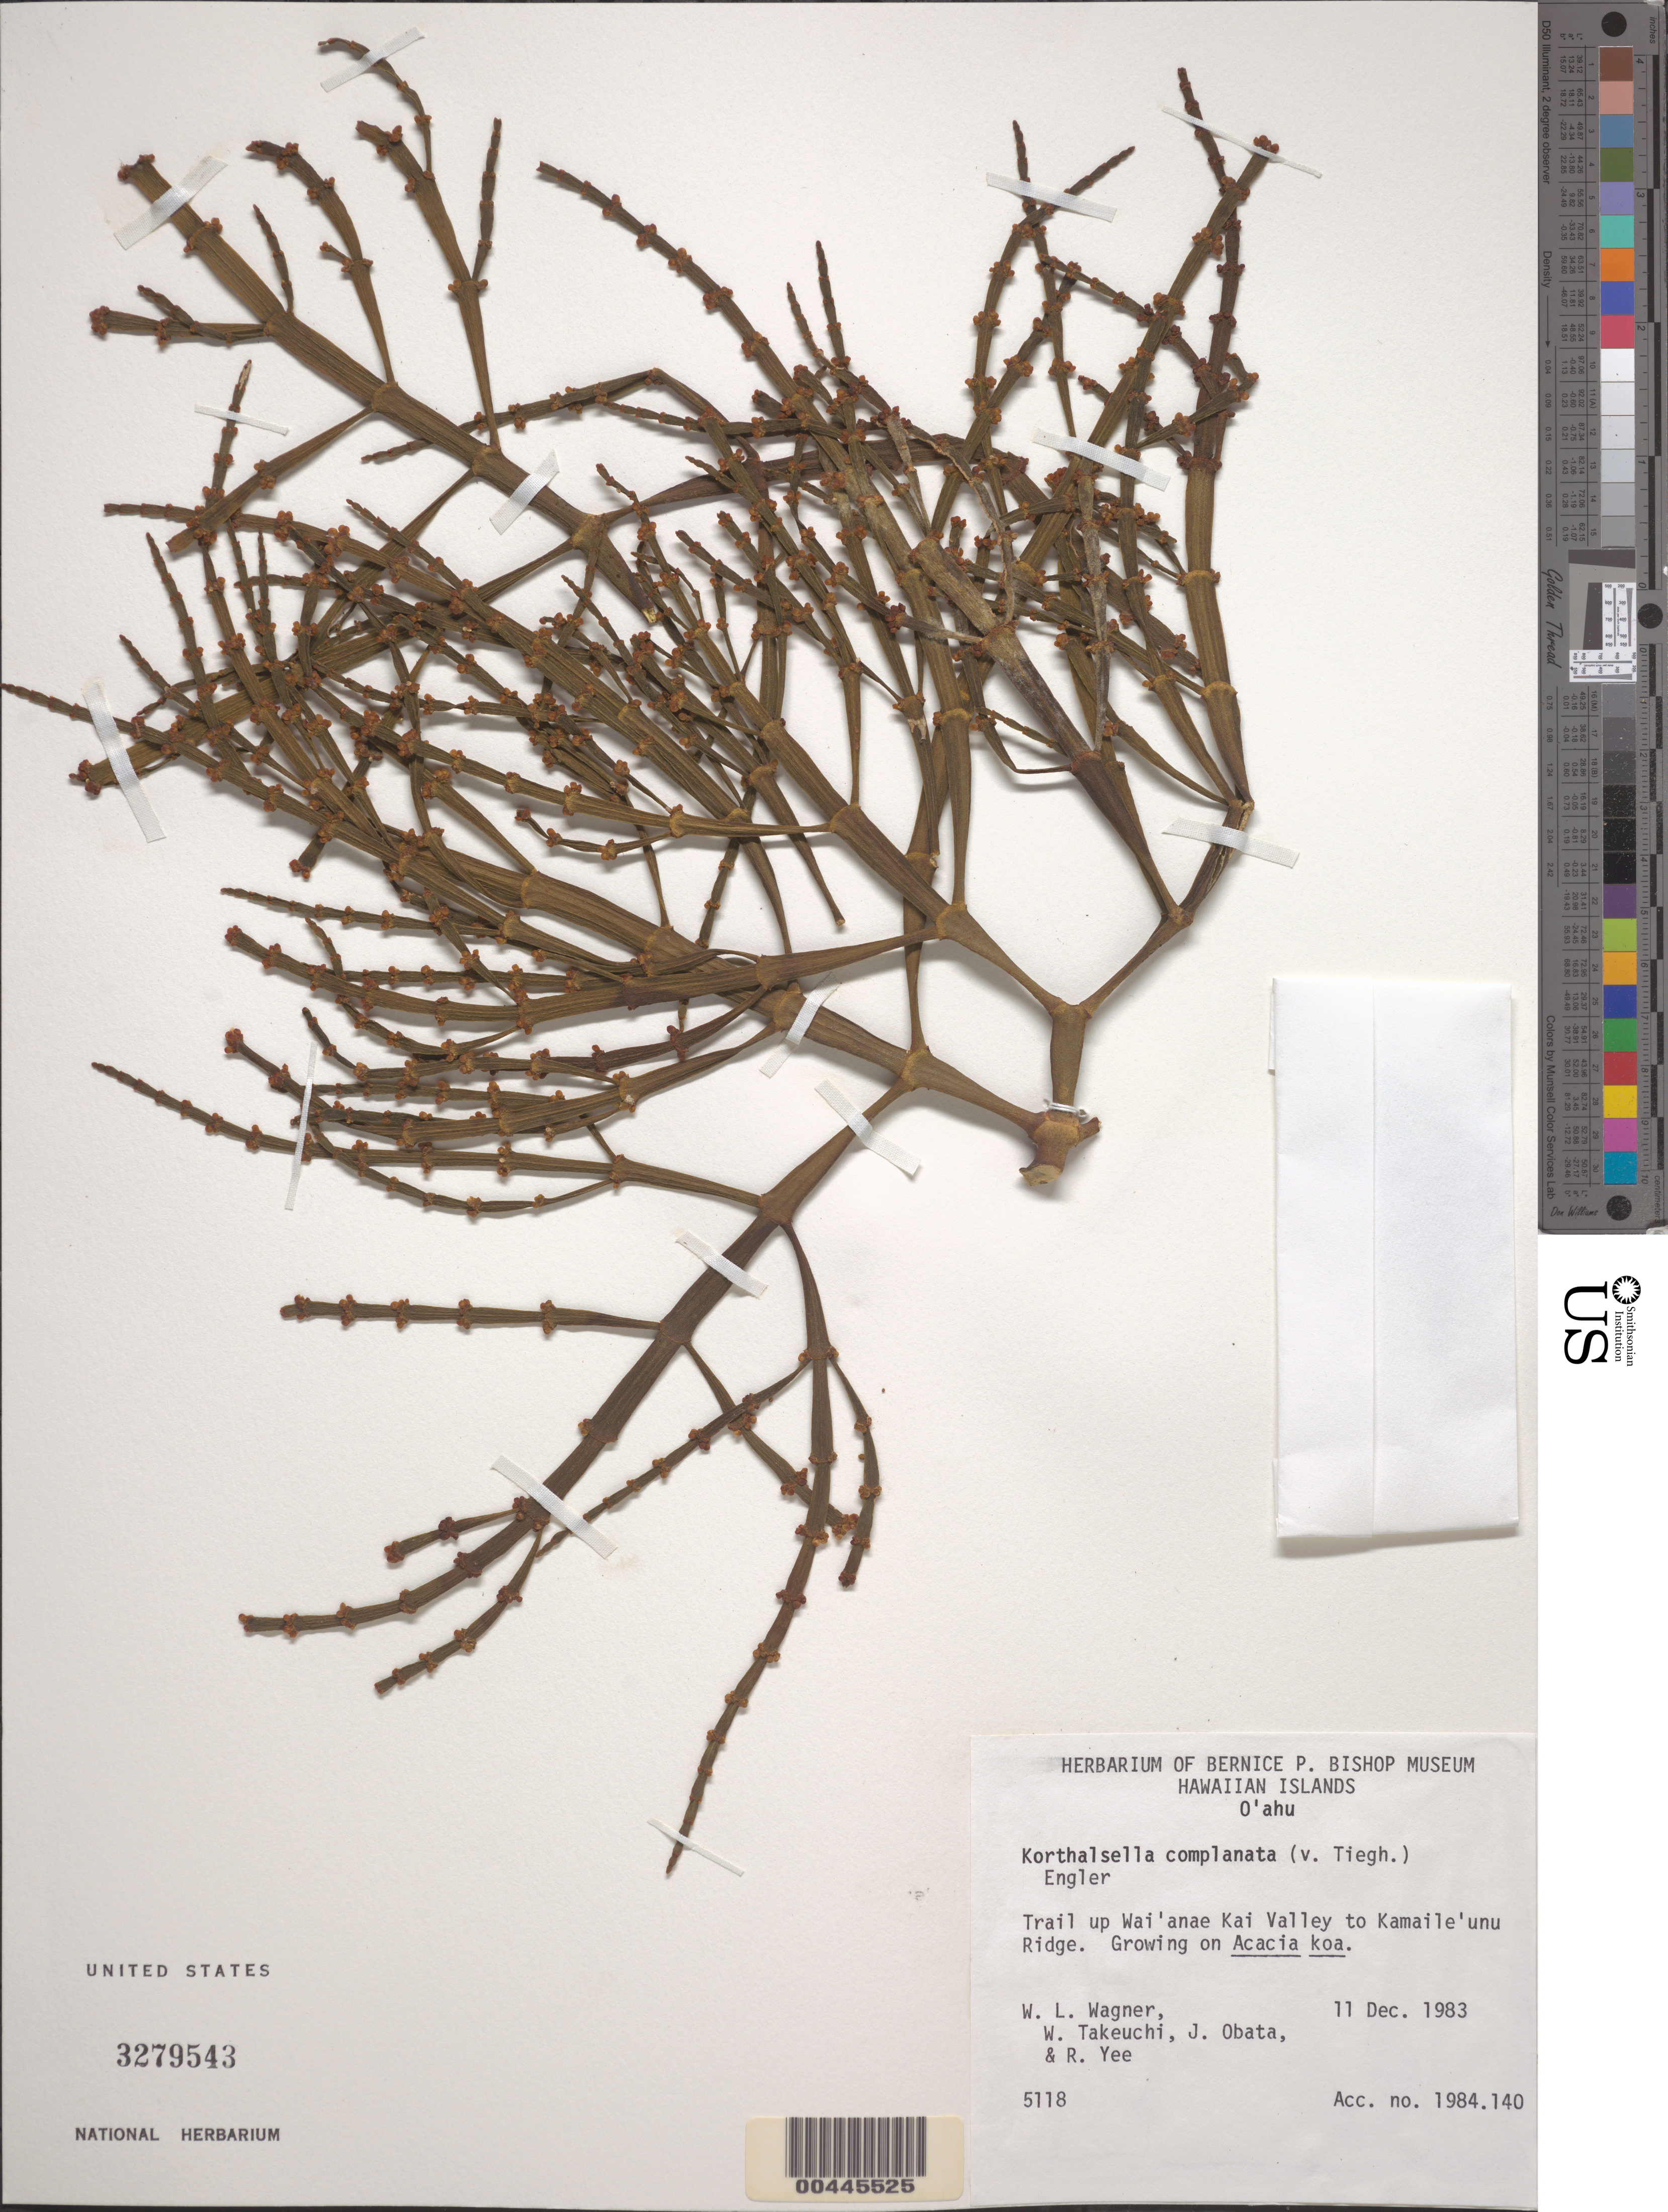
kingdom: Plantae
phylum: Tracheophyta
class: Magnoliopsida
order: Santalales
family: Viscaceae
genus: Korthalsella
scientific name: Korthalsella complanata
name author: (Tiegh.) Engl.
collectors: W. L. Wagner, W. N. Takeuchi, J. Obata & R. Yee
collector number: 5118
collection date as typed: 11 Dec 1983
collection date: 1983-12-11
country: United States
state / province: Hawaii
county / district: Honolulu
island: Oahu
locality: Trail up Waianae Kai Valley to Kamaileunu Ridge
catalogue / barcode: US 3279543